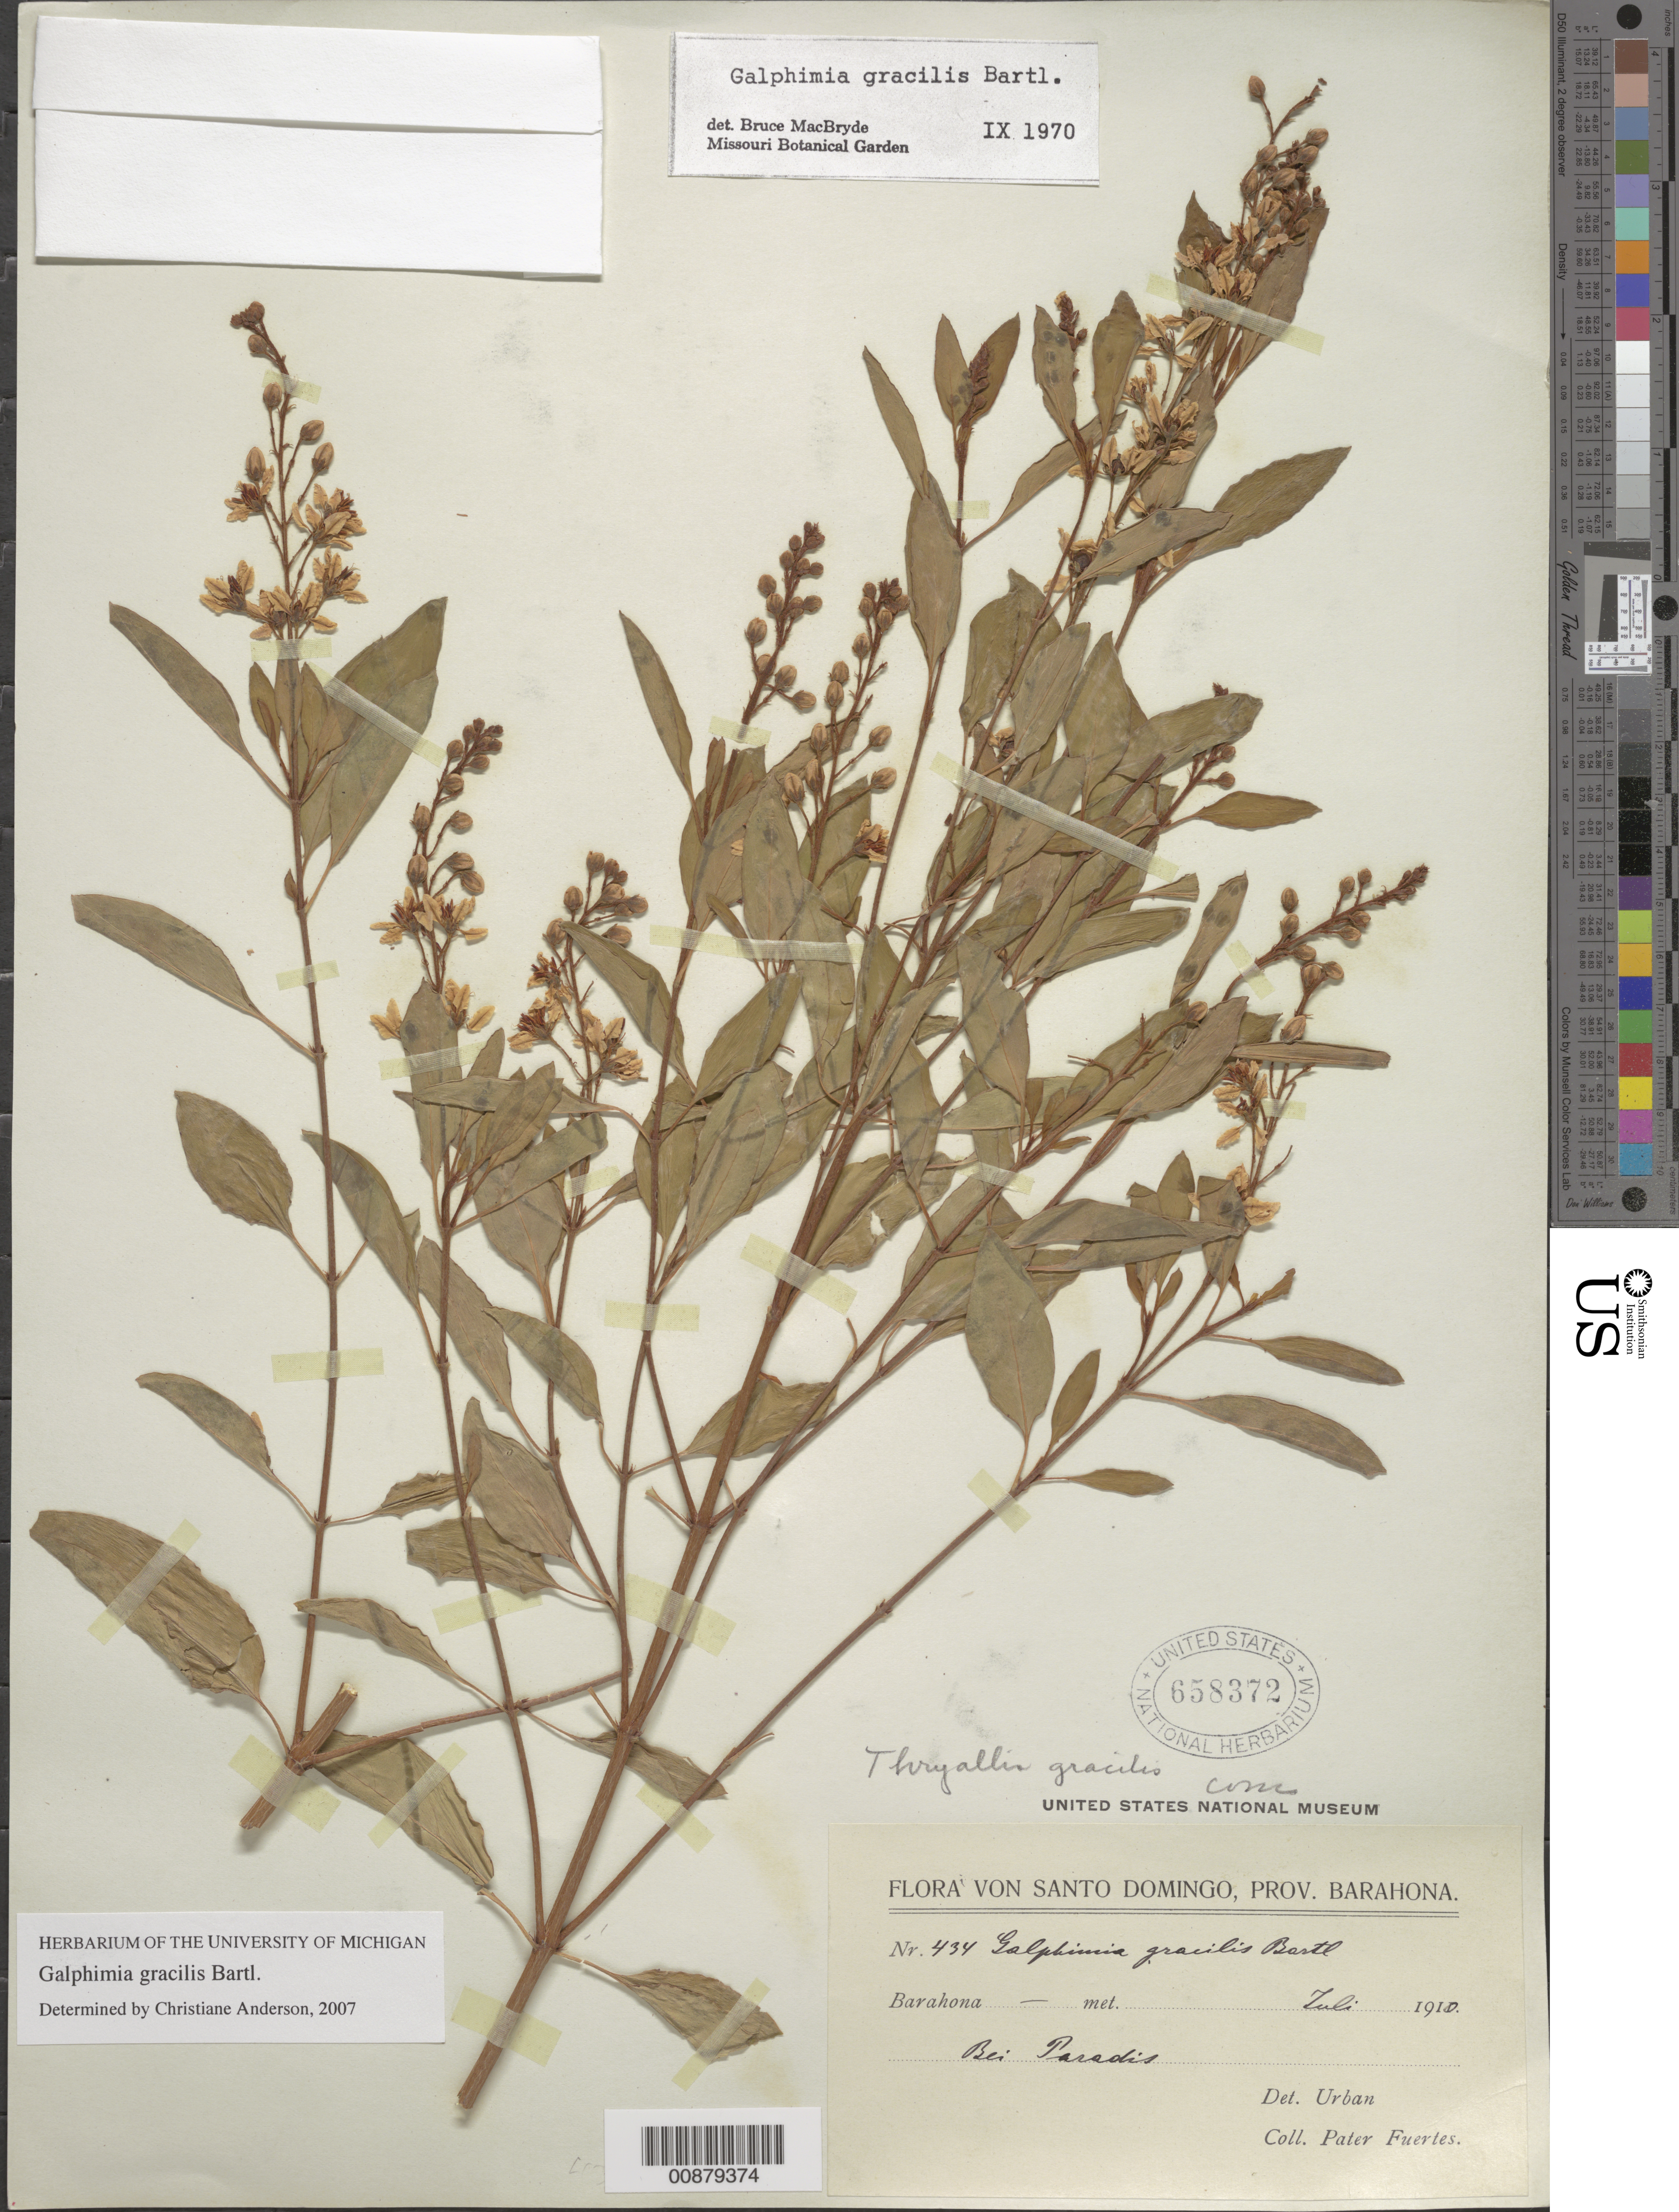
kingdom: Plantae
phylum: Tracheophyta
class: Magnoliopsida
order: Malpighiales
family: Malpighiaceae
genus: Galphimia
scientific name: Galphimia gracilis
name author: Bartl.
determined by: Anderson, C.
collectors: M. D. Fuertes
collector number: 434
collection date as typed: Jul 1910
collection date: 1910-07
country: Dominican Republic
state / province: Barahona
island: Hispaniola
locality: Bei Paradis.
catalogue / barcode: US 658372